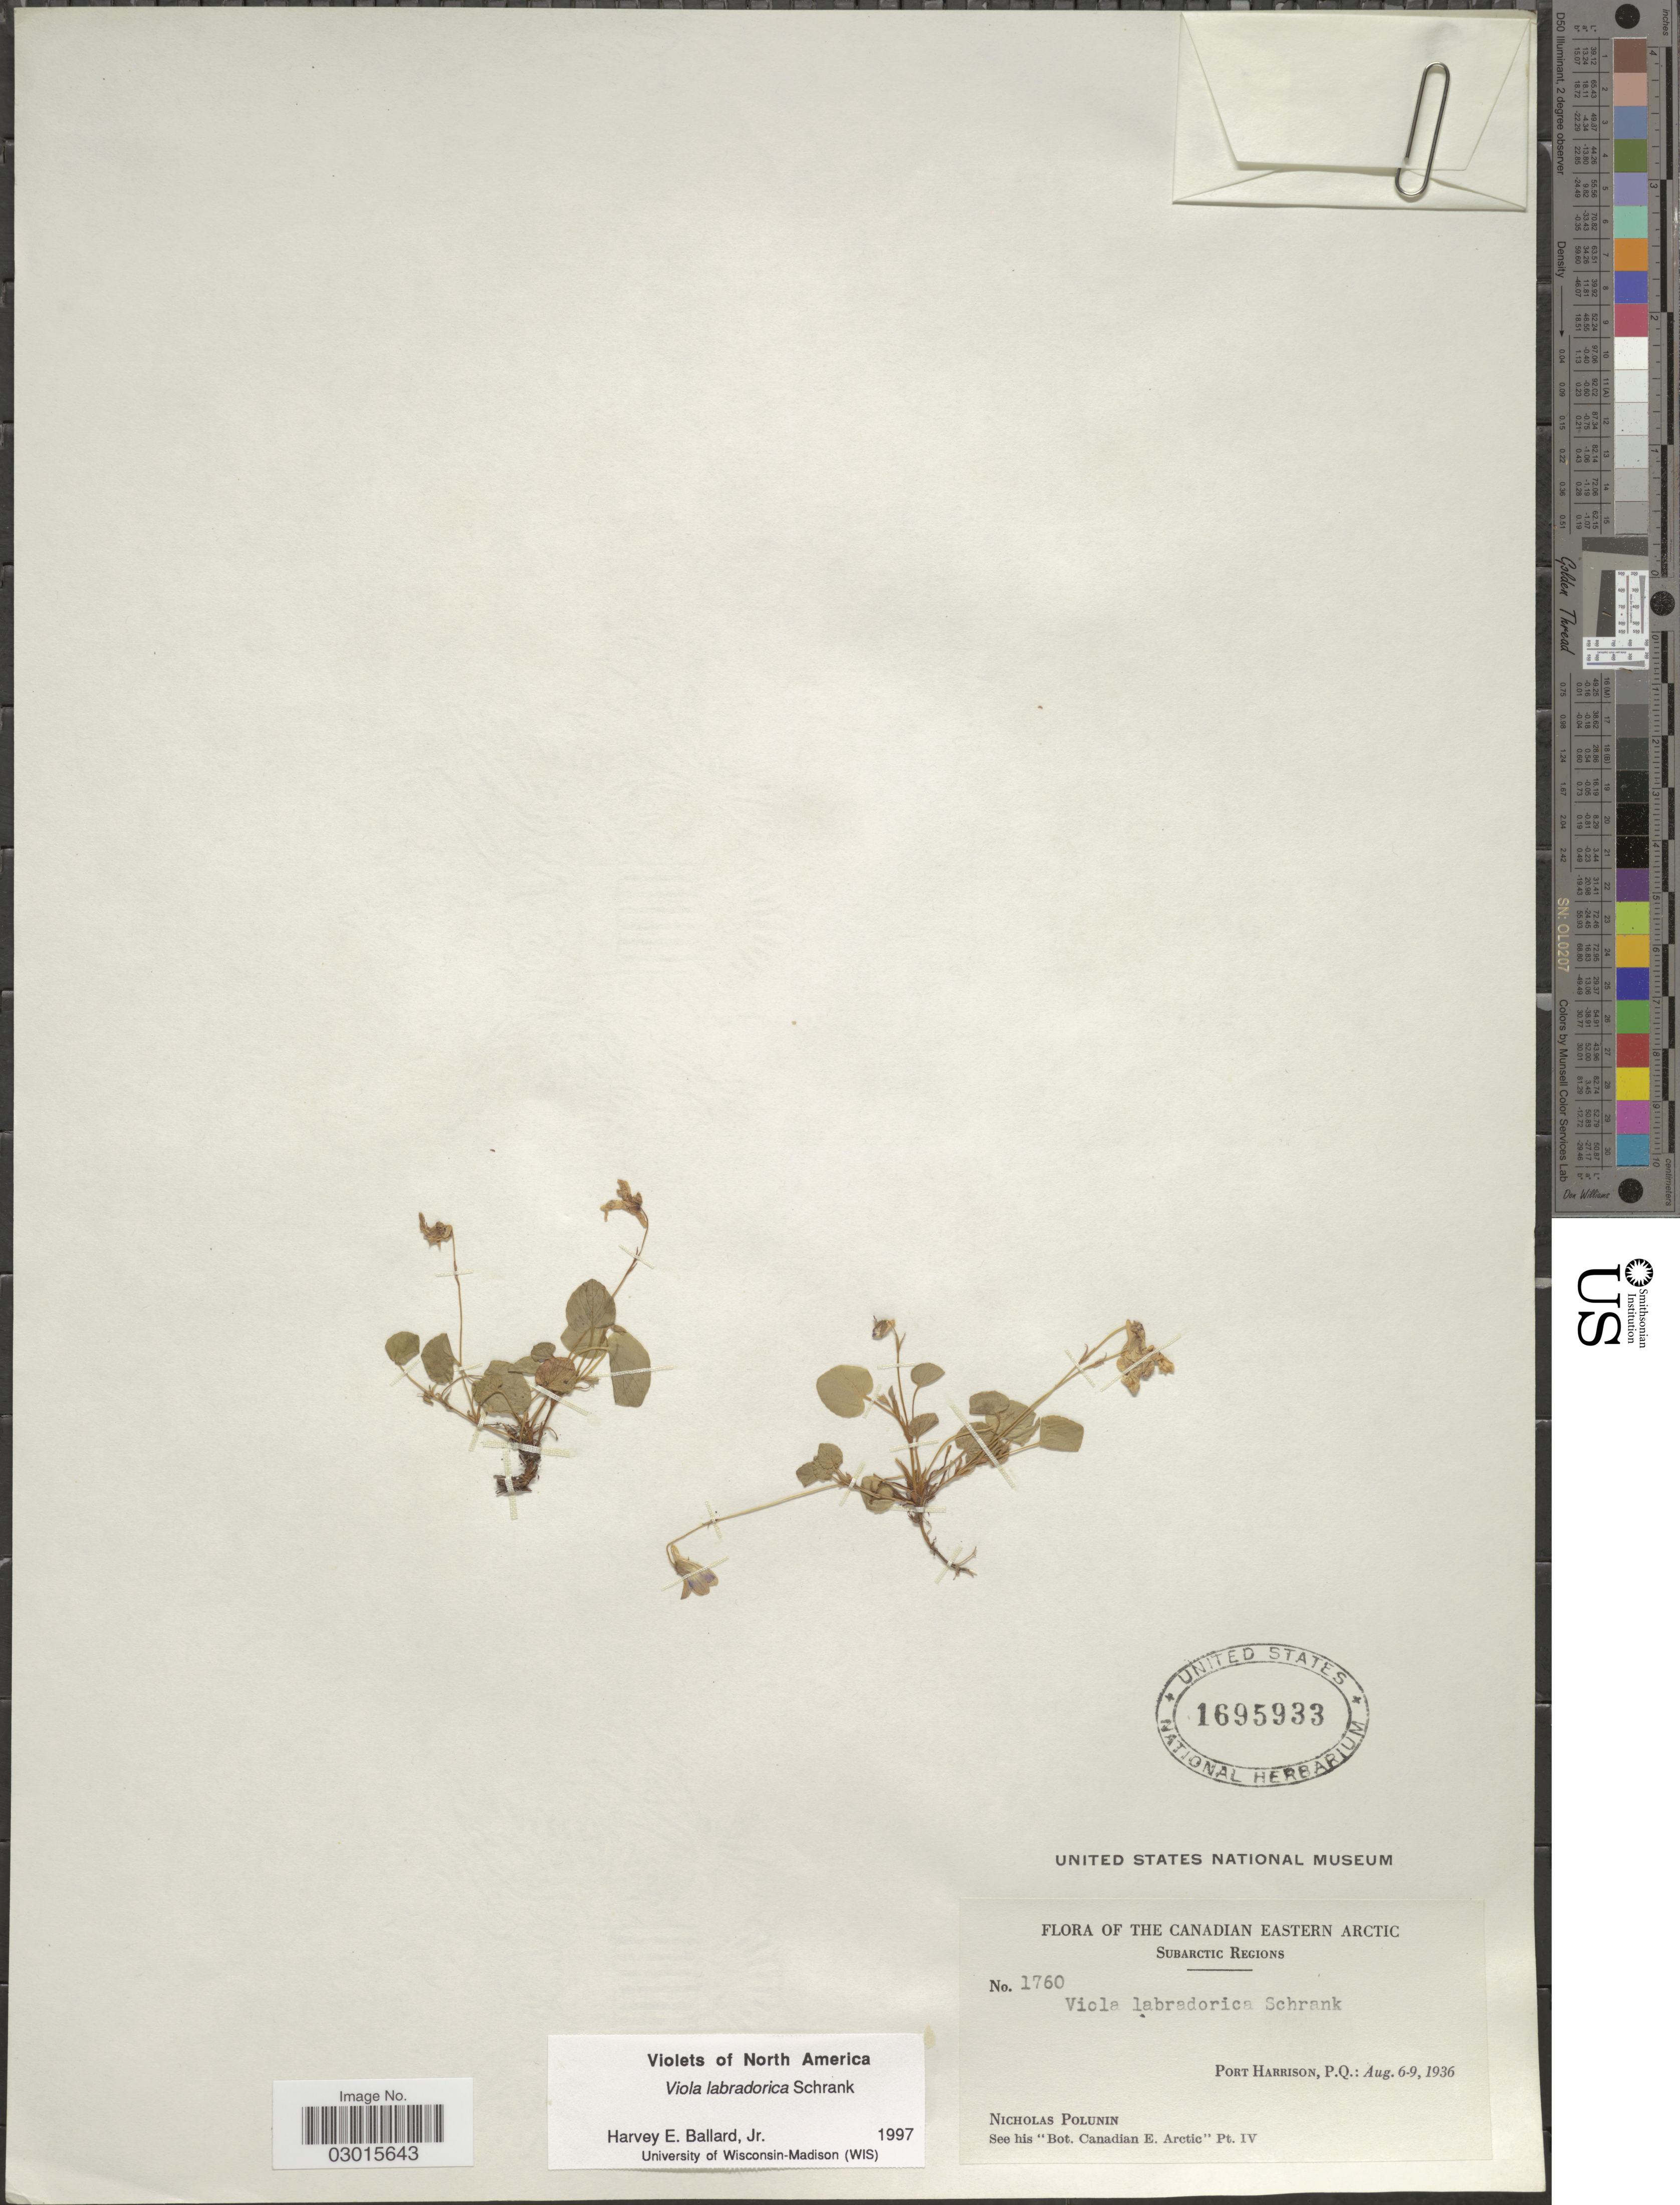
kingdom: Plantae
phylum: Tracheophyta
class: Magnoliopsida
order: Malpighiales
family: Violaceae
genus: Viola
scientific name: Viola labradorica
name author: Schrank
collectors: N. V. Polunin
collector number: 1760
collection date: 1936-08-06/1936-08-09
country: Canada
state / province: Quebec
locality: The Canadian Eastern Arctic. Subarctic Regions. Port Harrison, P. Q.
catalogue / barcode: US 1695933